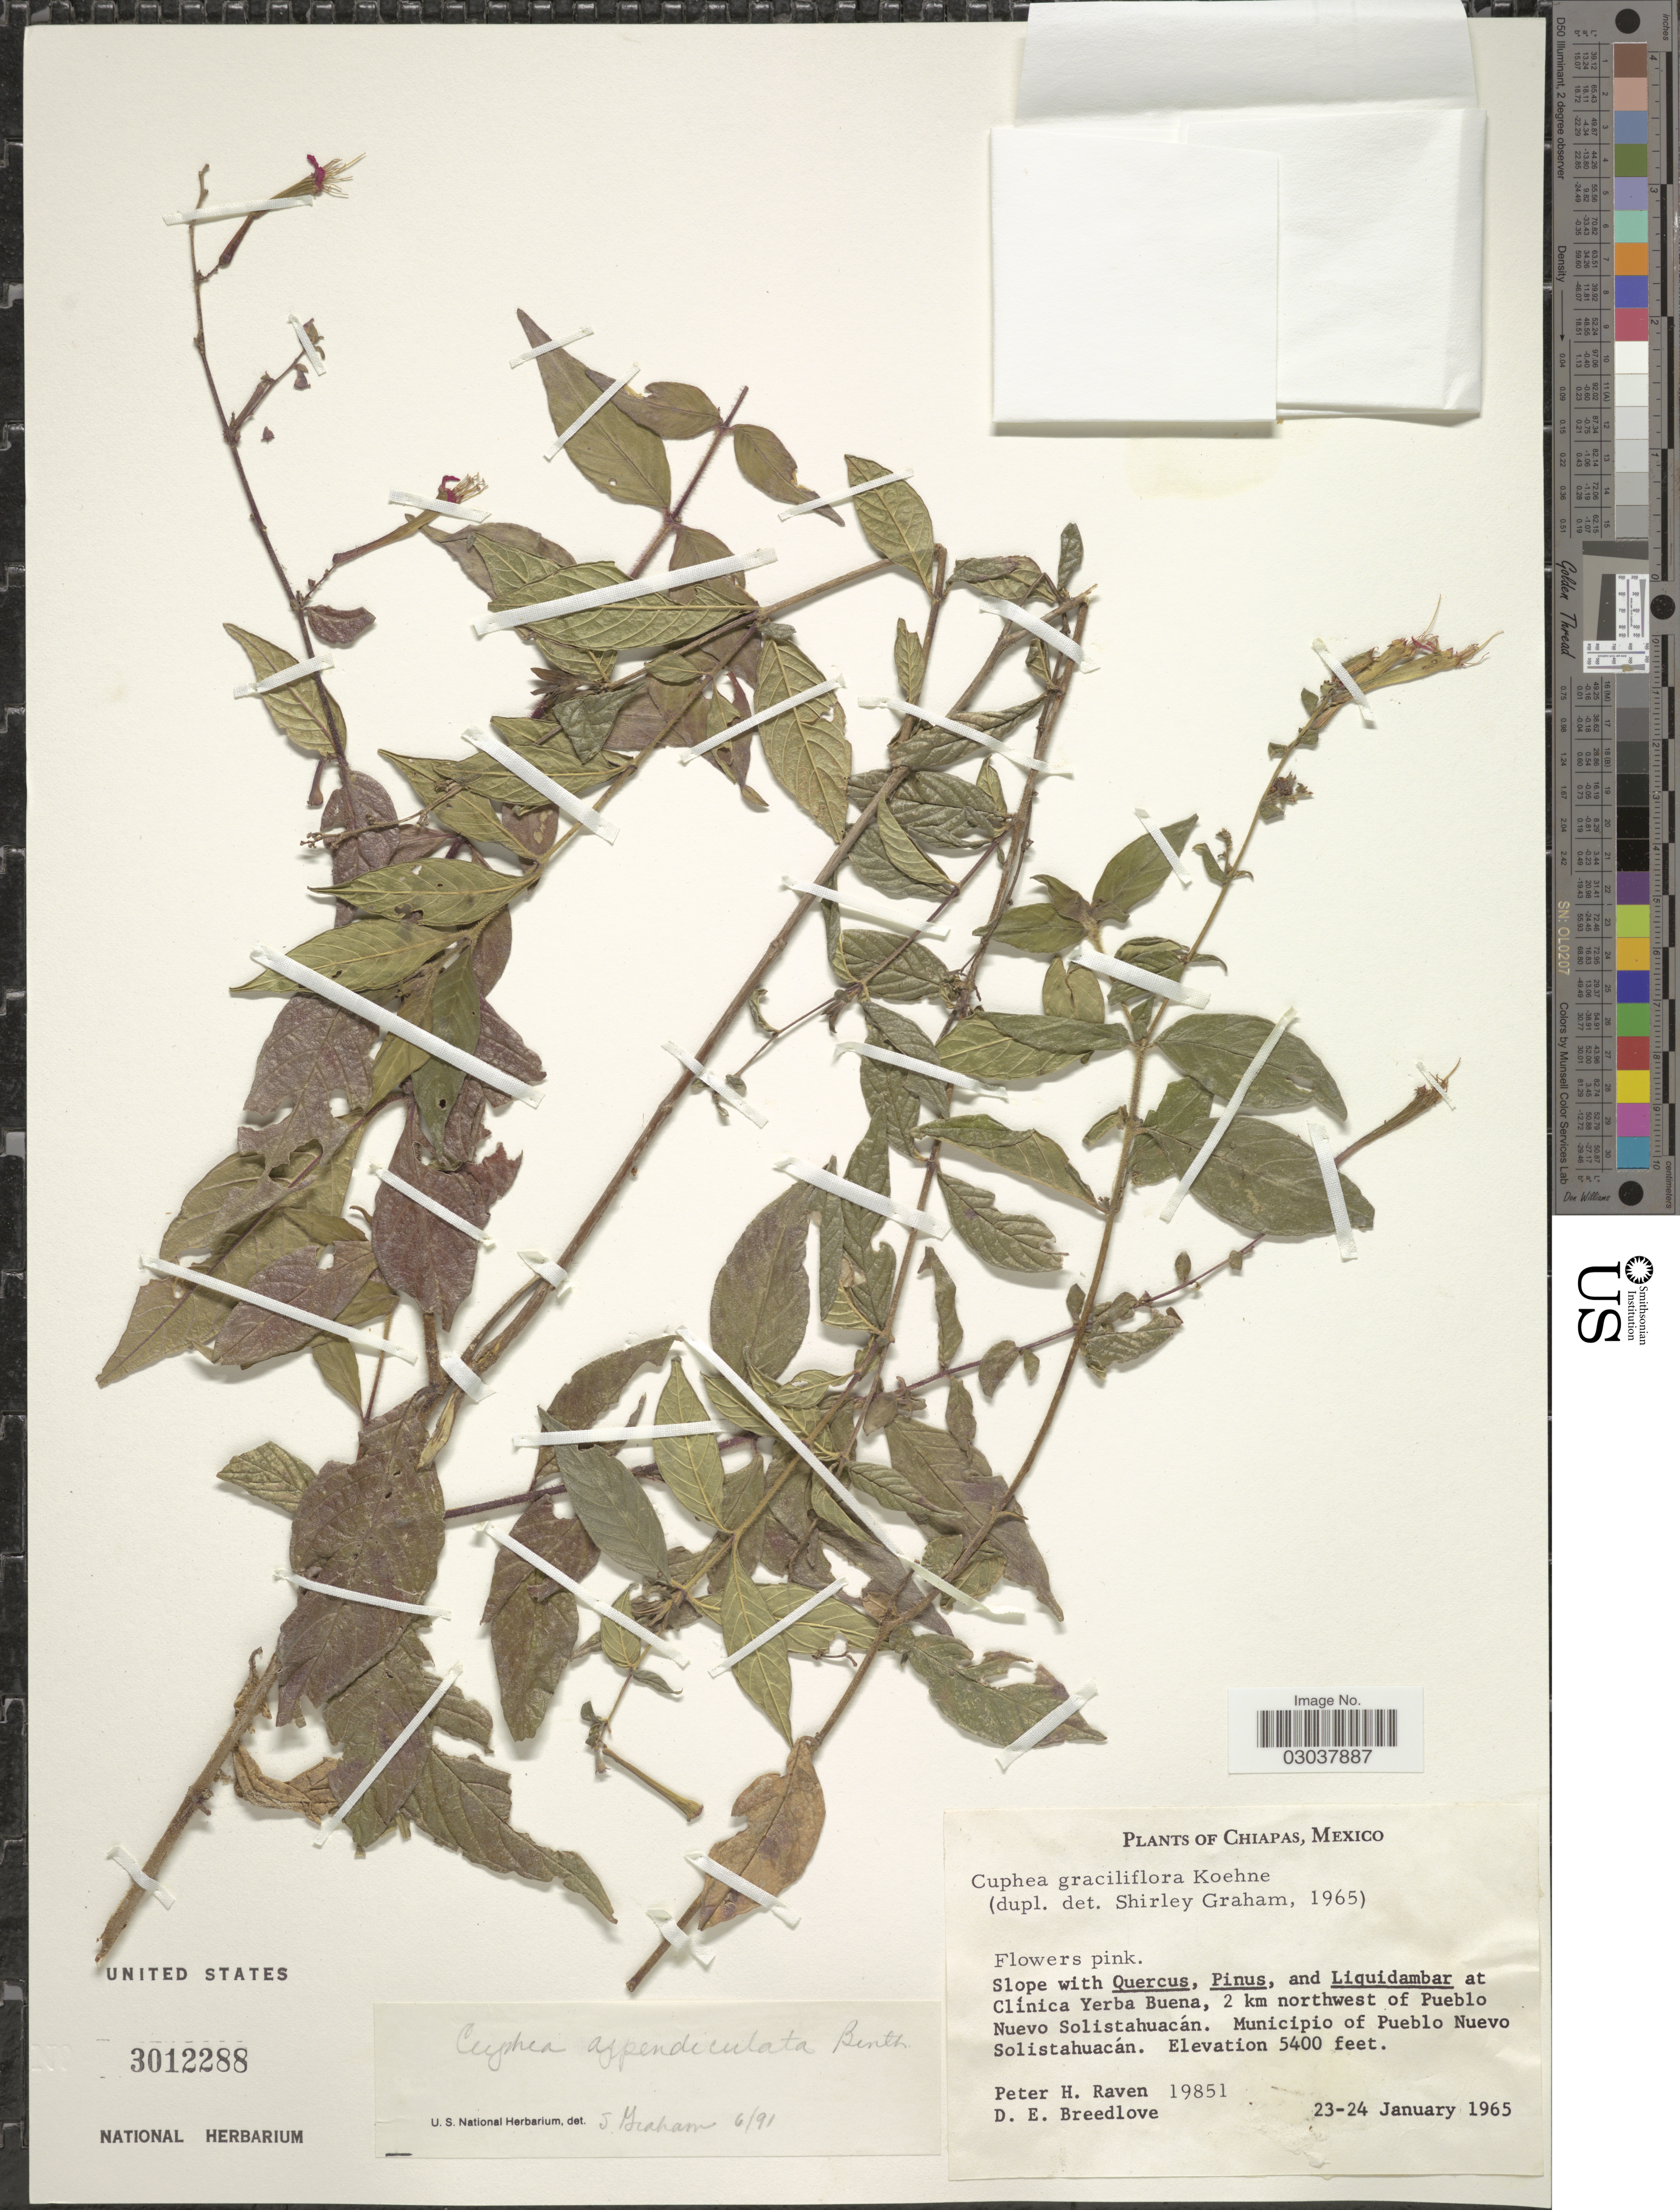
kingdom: Plantae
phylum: Tracheophyta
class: Magnoliopsida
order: Myrtales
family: Lythraceae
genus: Cuphea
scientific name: Cuphea appendiculata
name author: Benth.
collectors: P. Raven & D. E. Breedlove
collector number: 19851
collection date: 1965-01-23/1965-01-24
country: Mexico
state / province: Chiapas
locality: At Clinica Yerba Buena, 2 km northwest of Pueblo Nuevo Solistahuacán. Municipio of Pueblo Nuevo Solistahuacán.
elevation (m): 1646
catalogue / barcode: US 3012288